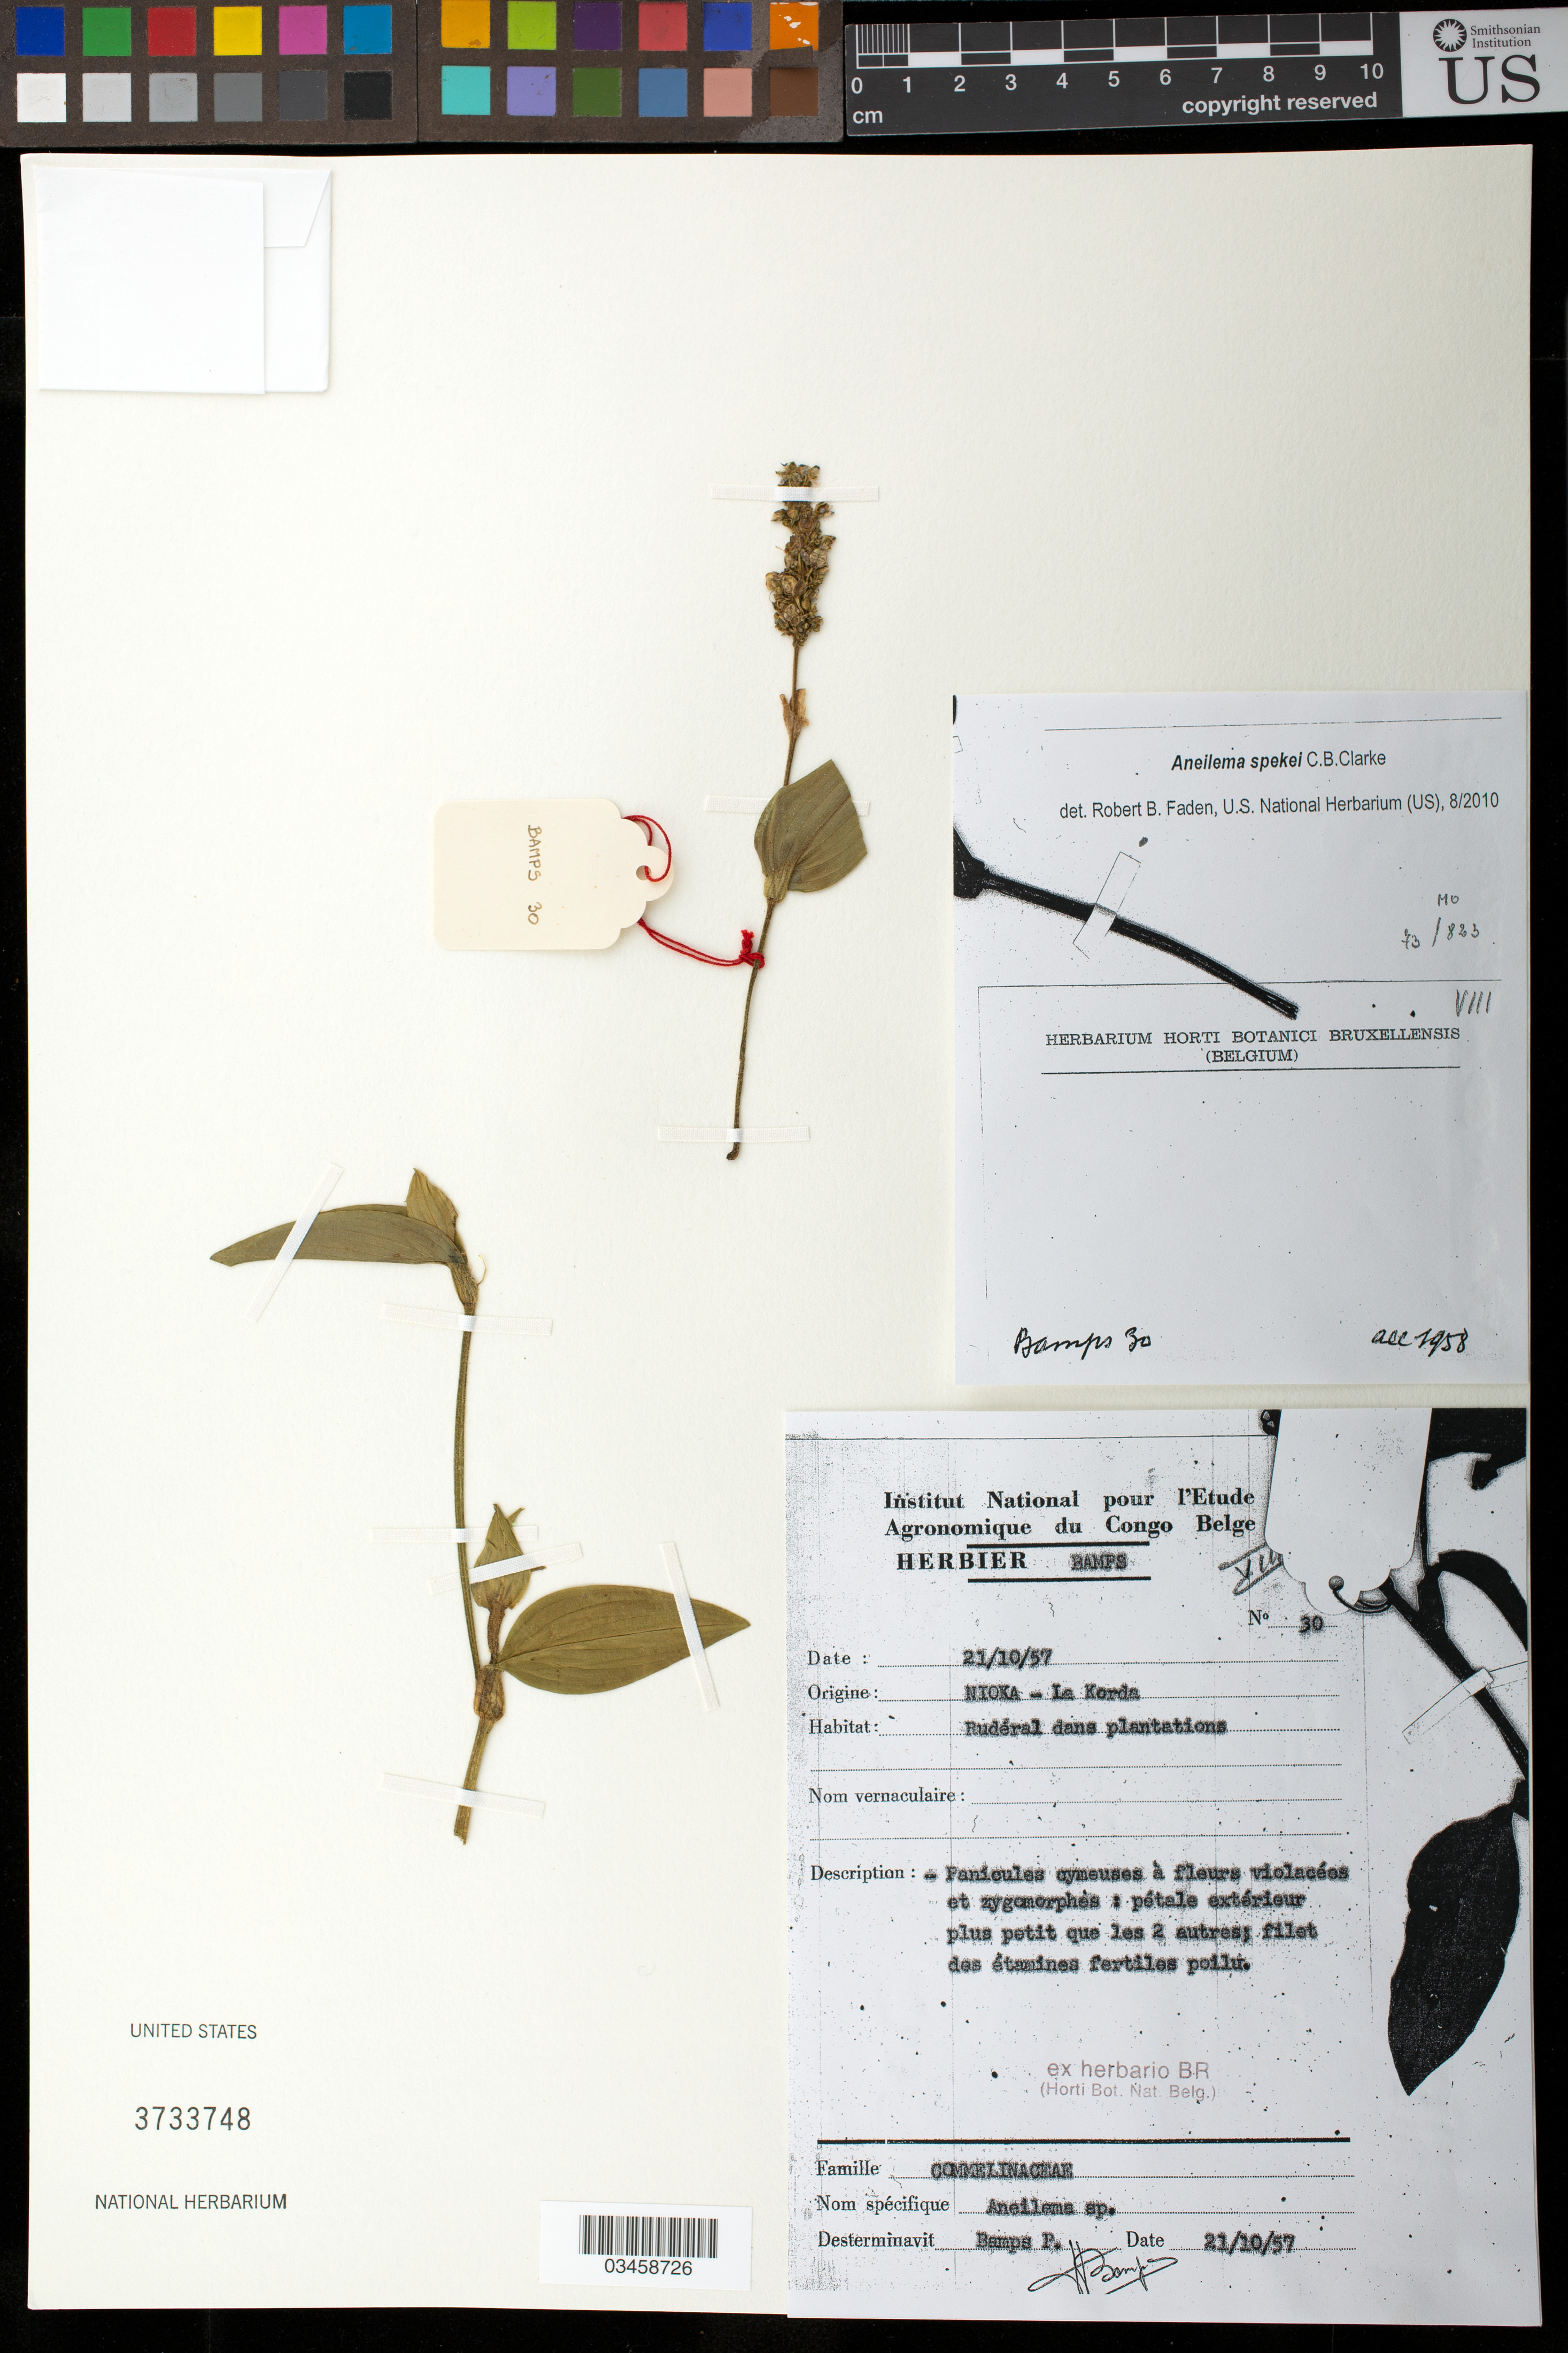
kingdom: Plantae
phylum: Tracheophyta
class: Liliopsida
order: Commelinales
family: Commelinaceae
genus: Aneilema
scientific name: Aneilema spekei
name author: C.B. Clarke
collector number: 30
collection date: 1957-10-21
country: Congo, Democratic Republic of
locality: Nioka - La Korda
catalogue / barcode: US 3733748